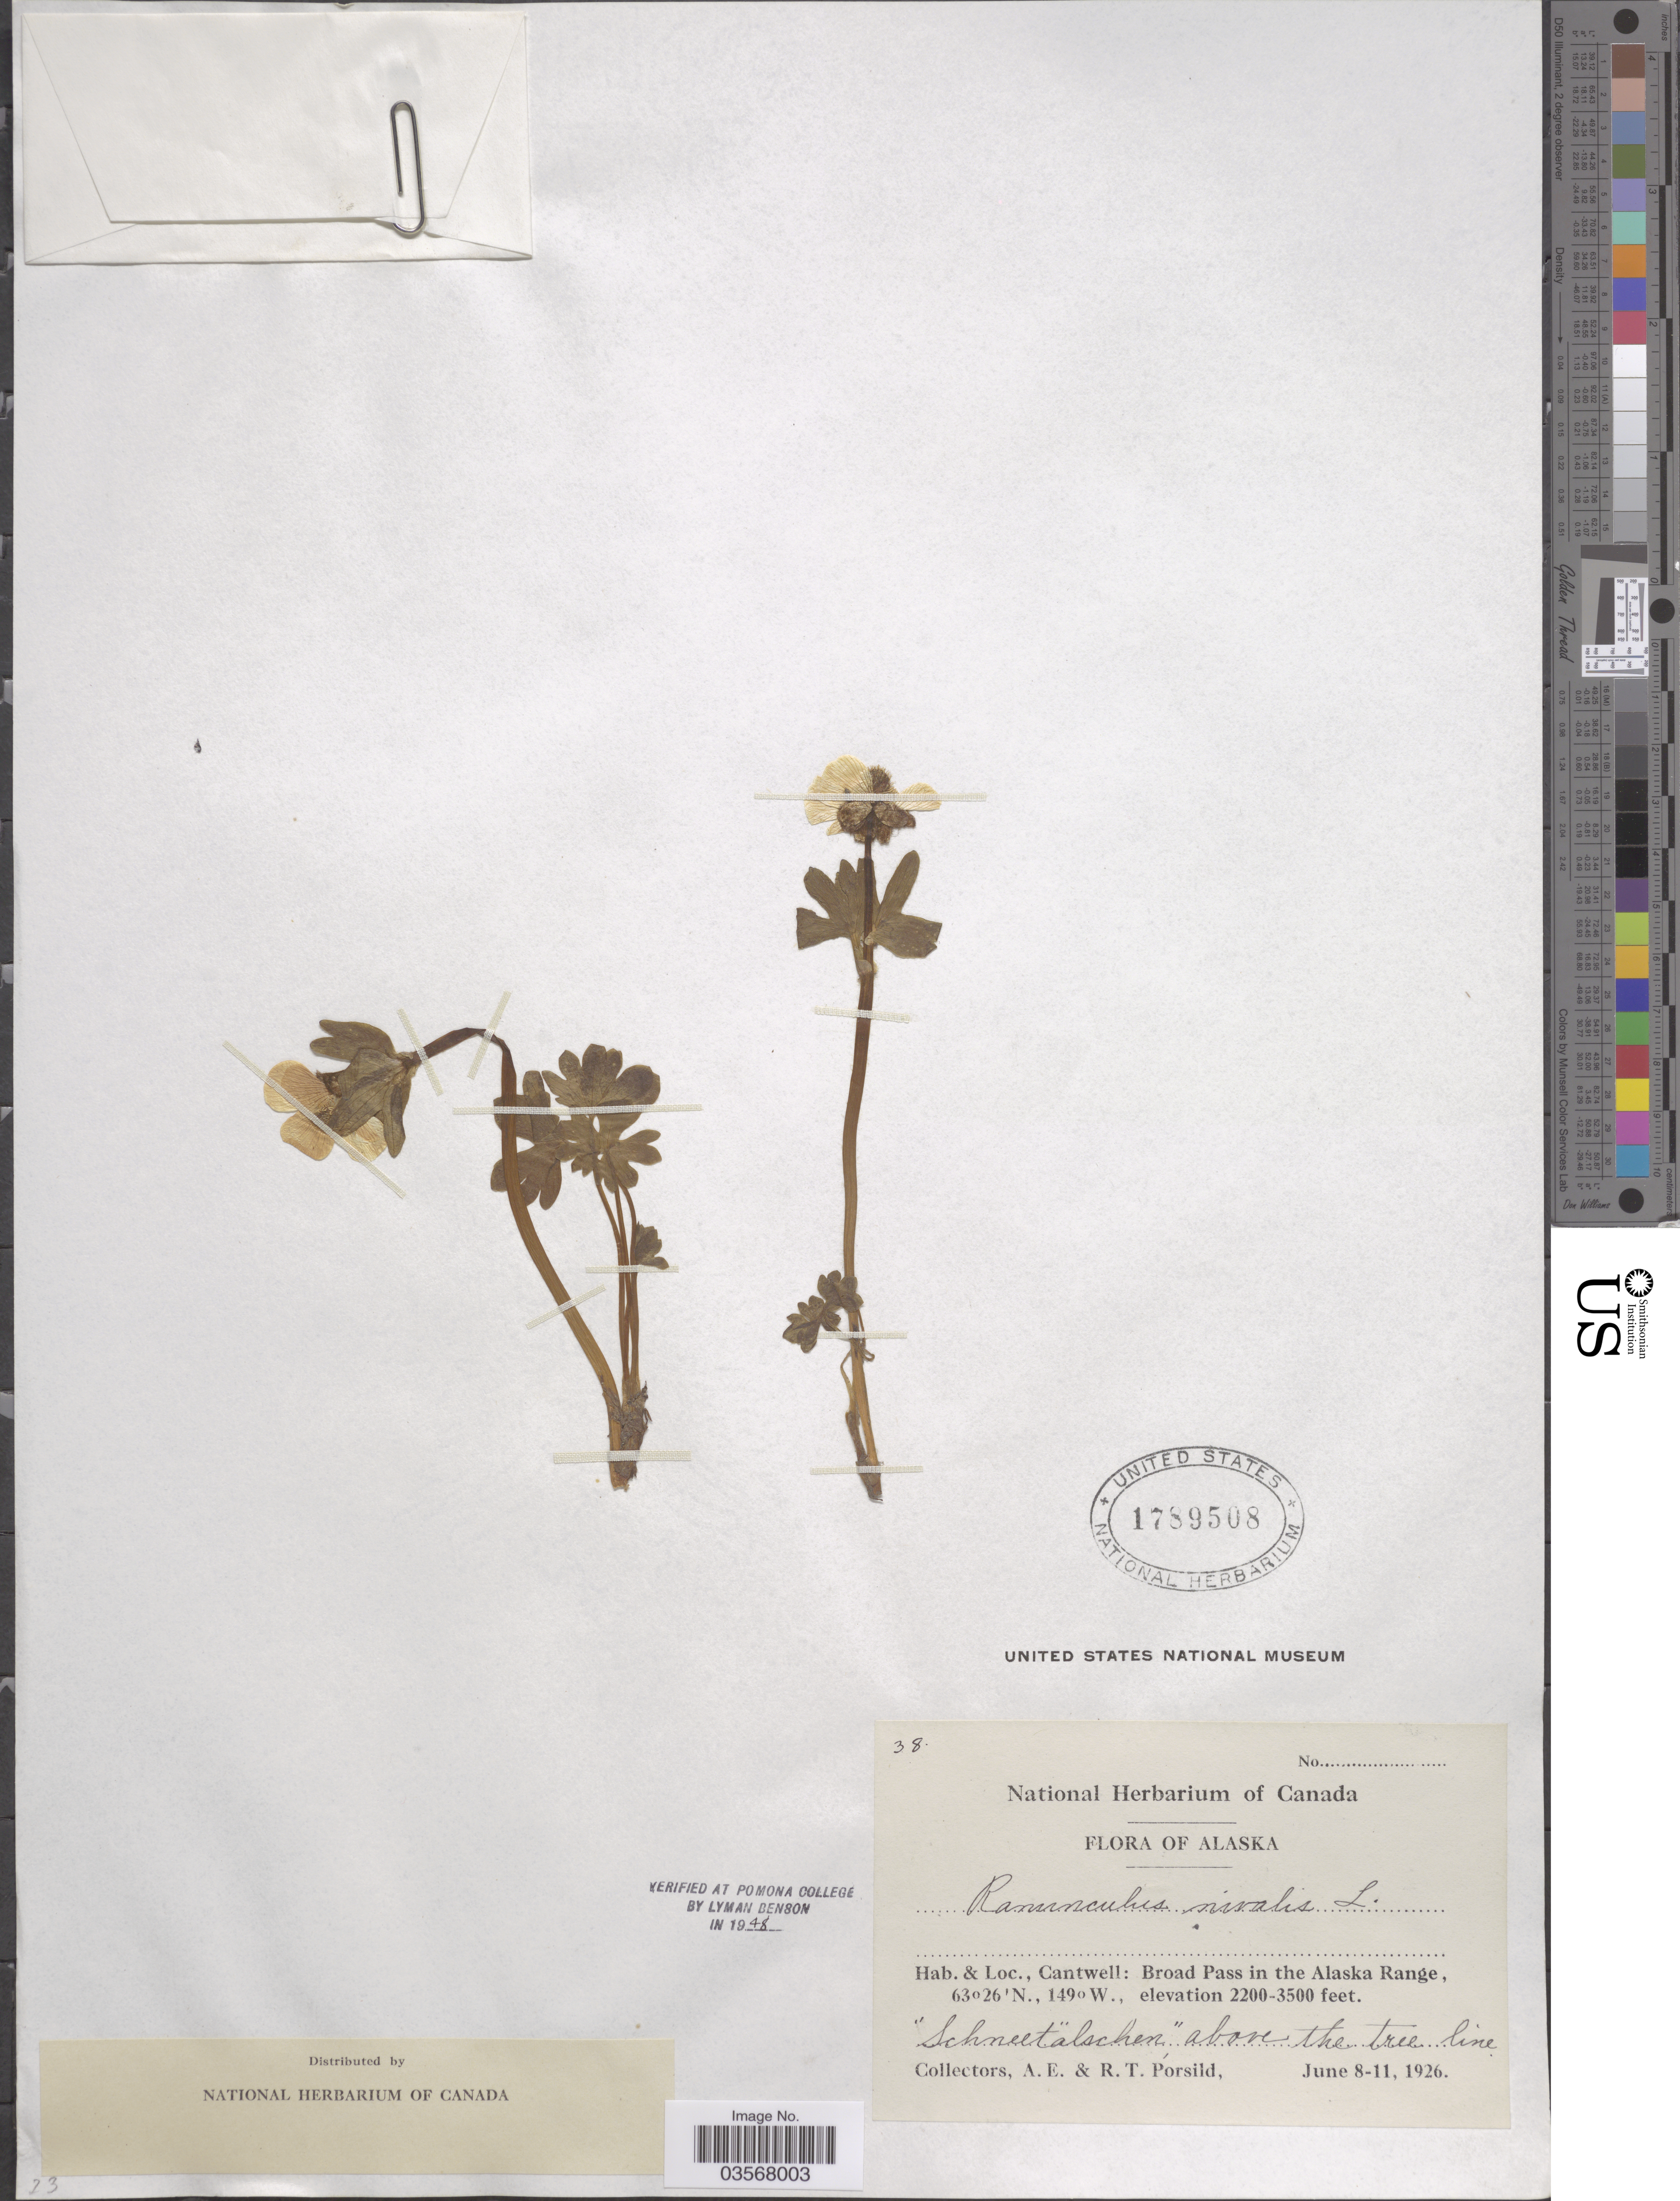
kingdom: Plantae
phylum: Tracheophyta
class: Magnoliopsida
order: Ranunculales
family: Ranunculaceae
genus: Ranunculus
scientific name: Ranunculus nivalis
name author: L.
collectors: A. E. Porsild & R. T. Porsild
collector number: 38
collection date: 1926-06-08/1926-06-11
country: United States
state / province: Alaska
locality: Cantwell: Broad Pass in the Alaska Range. "Schneetälschen" above the tree line.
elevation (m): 671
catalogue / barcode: US 1789508